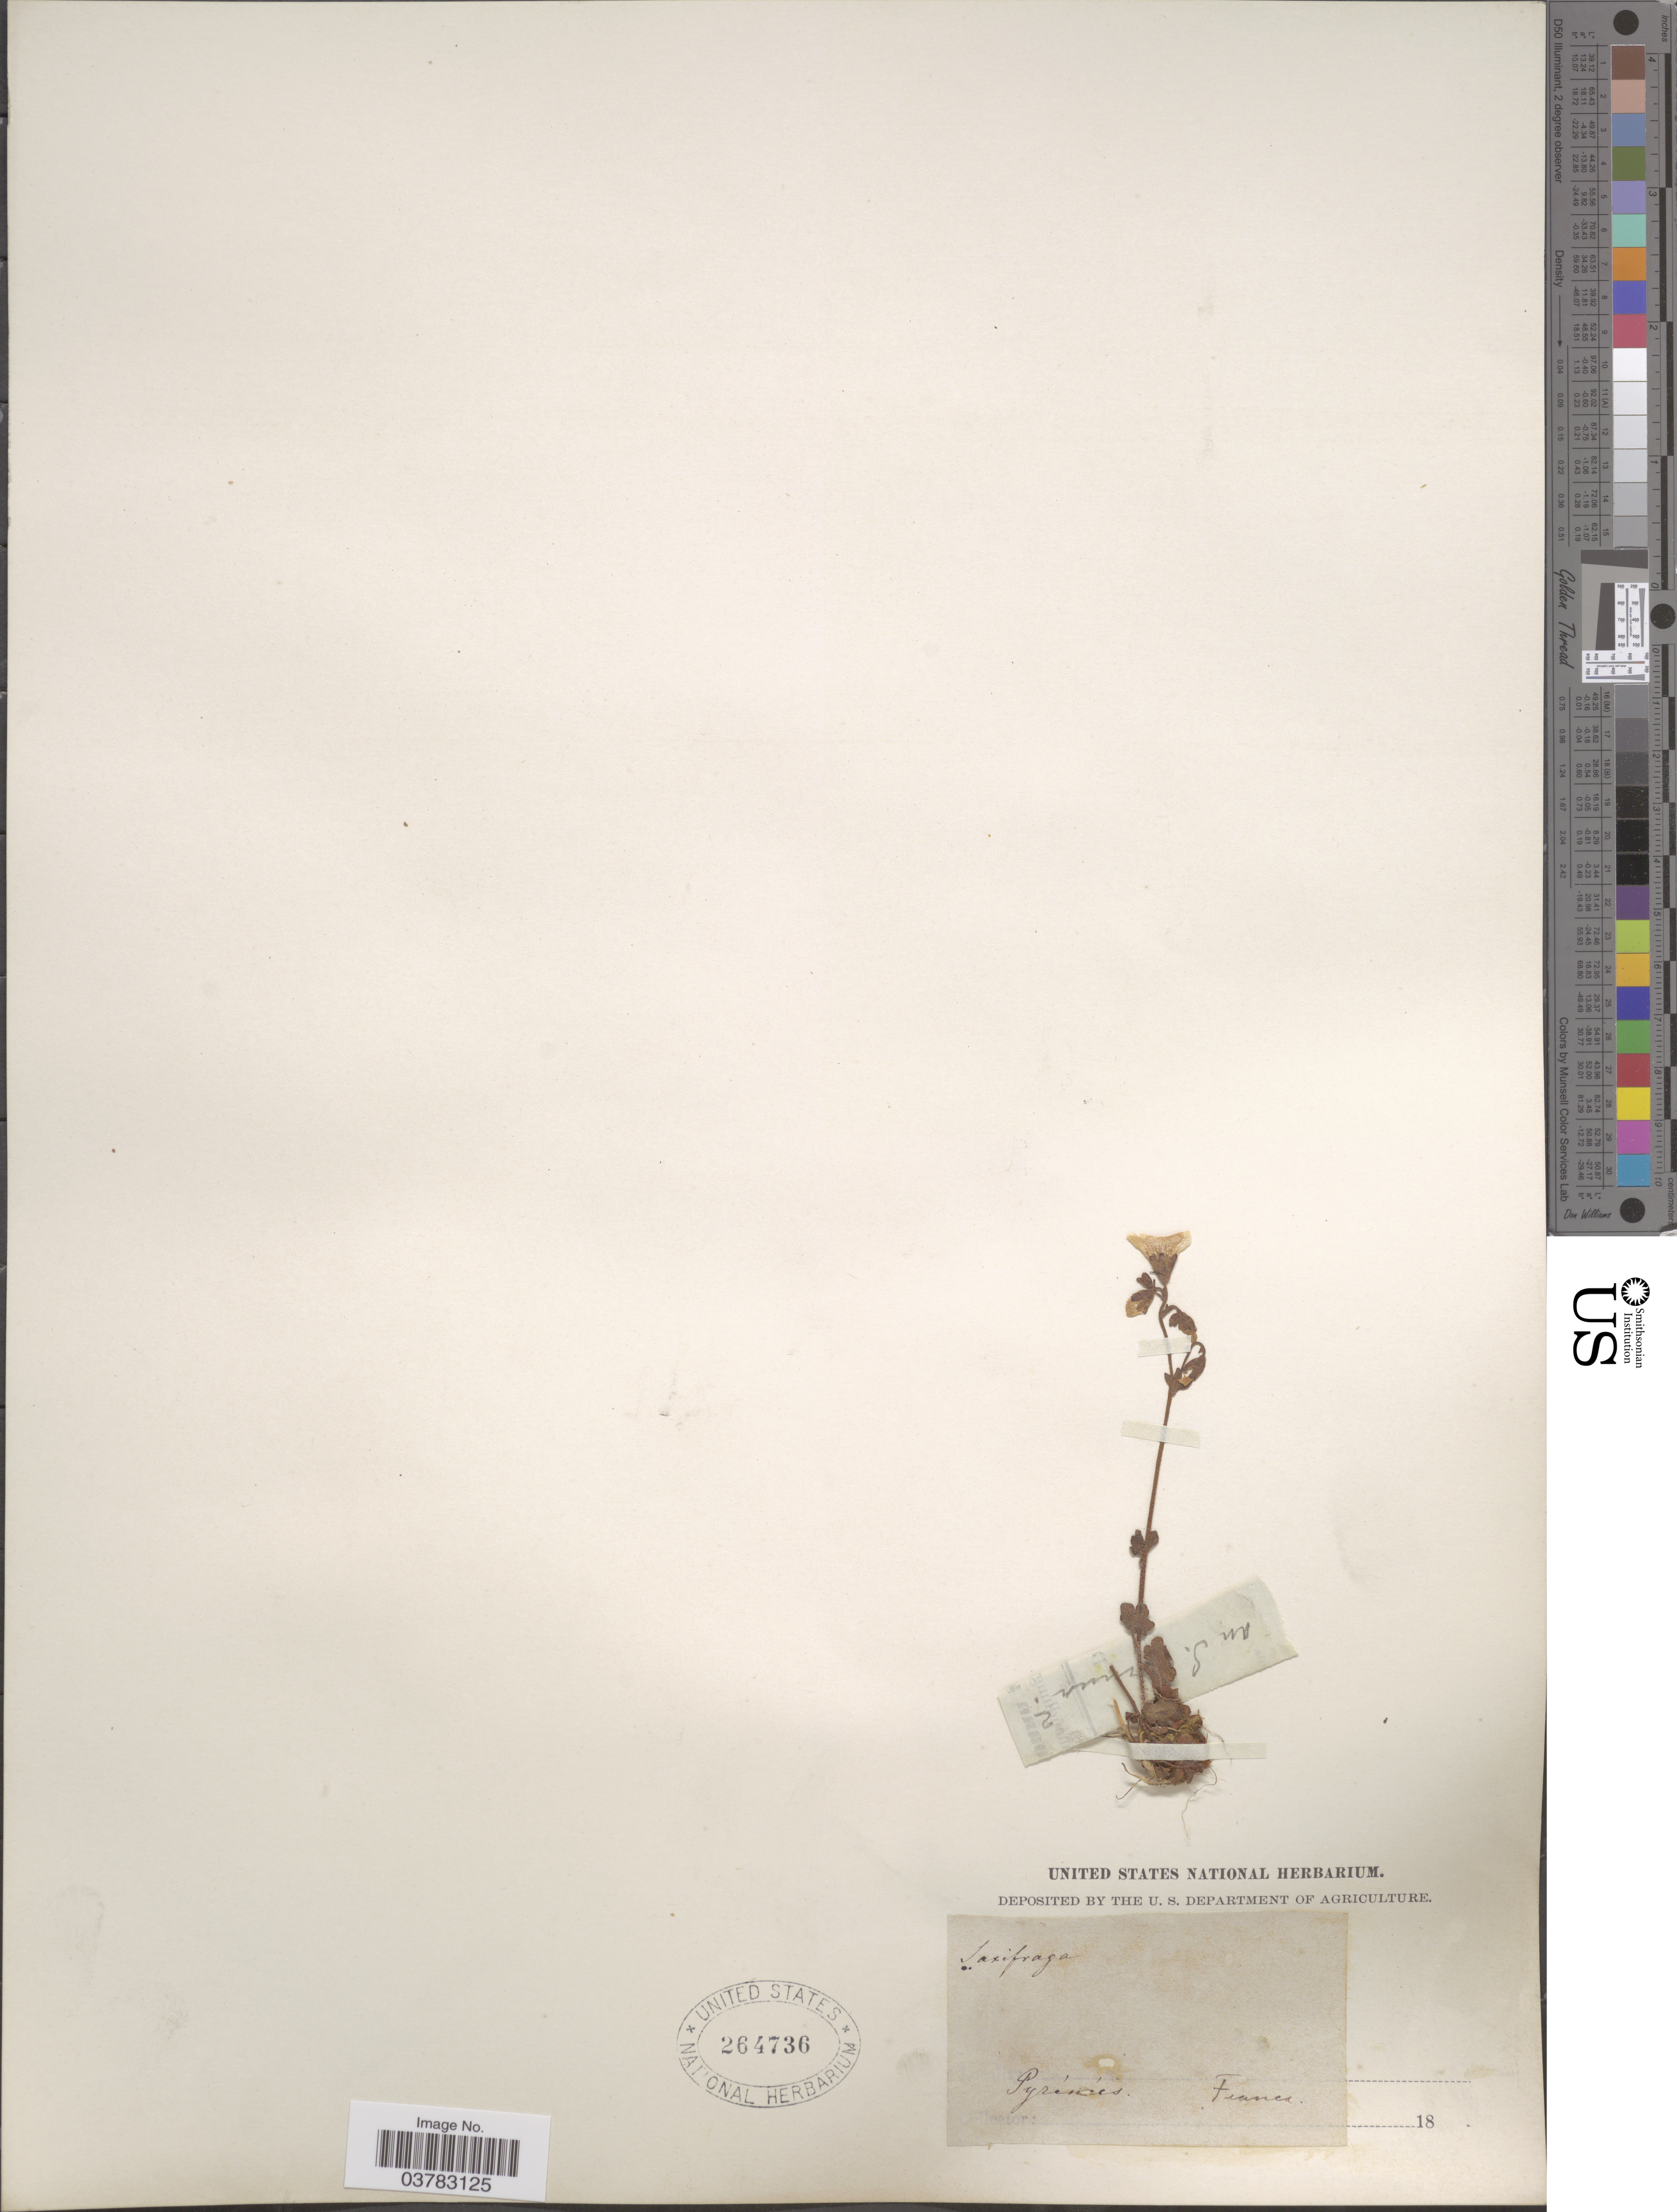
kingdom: Plantae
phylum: Tracheophyta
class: Magnoliopsida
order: Saxifragales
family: Saxifragaceae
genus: Saxifraga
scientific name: Saxifraga sp.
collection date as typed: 18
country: France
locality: Pyrén [illegible text]es.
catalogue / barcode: US 264736